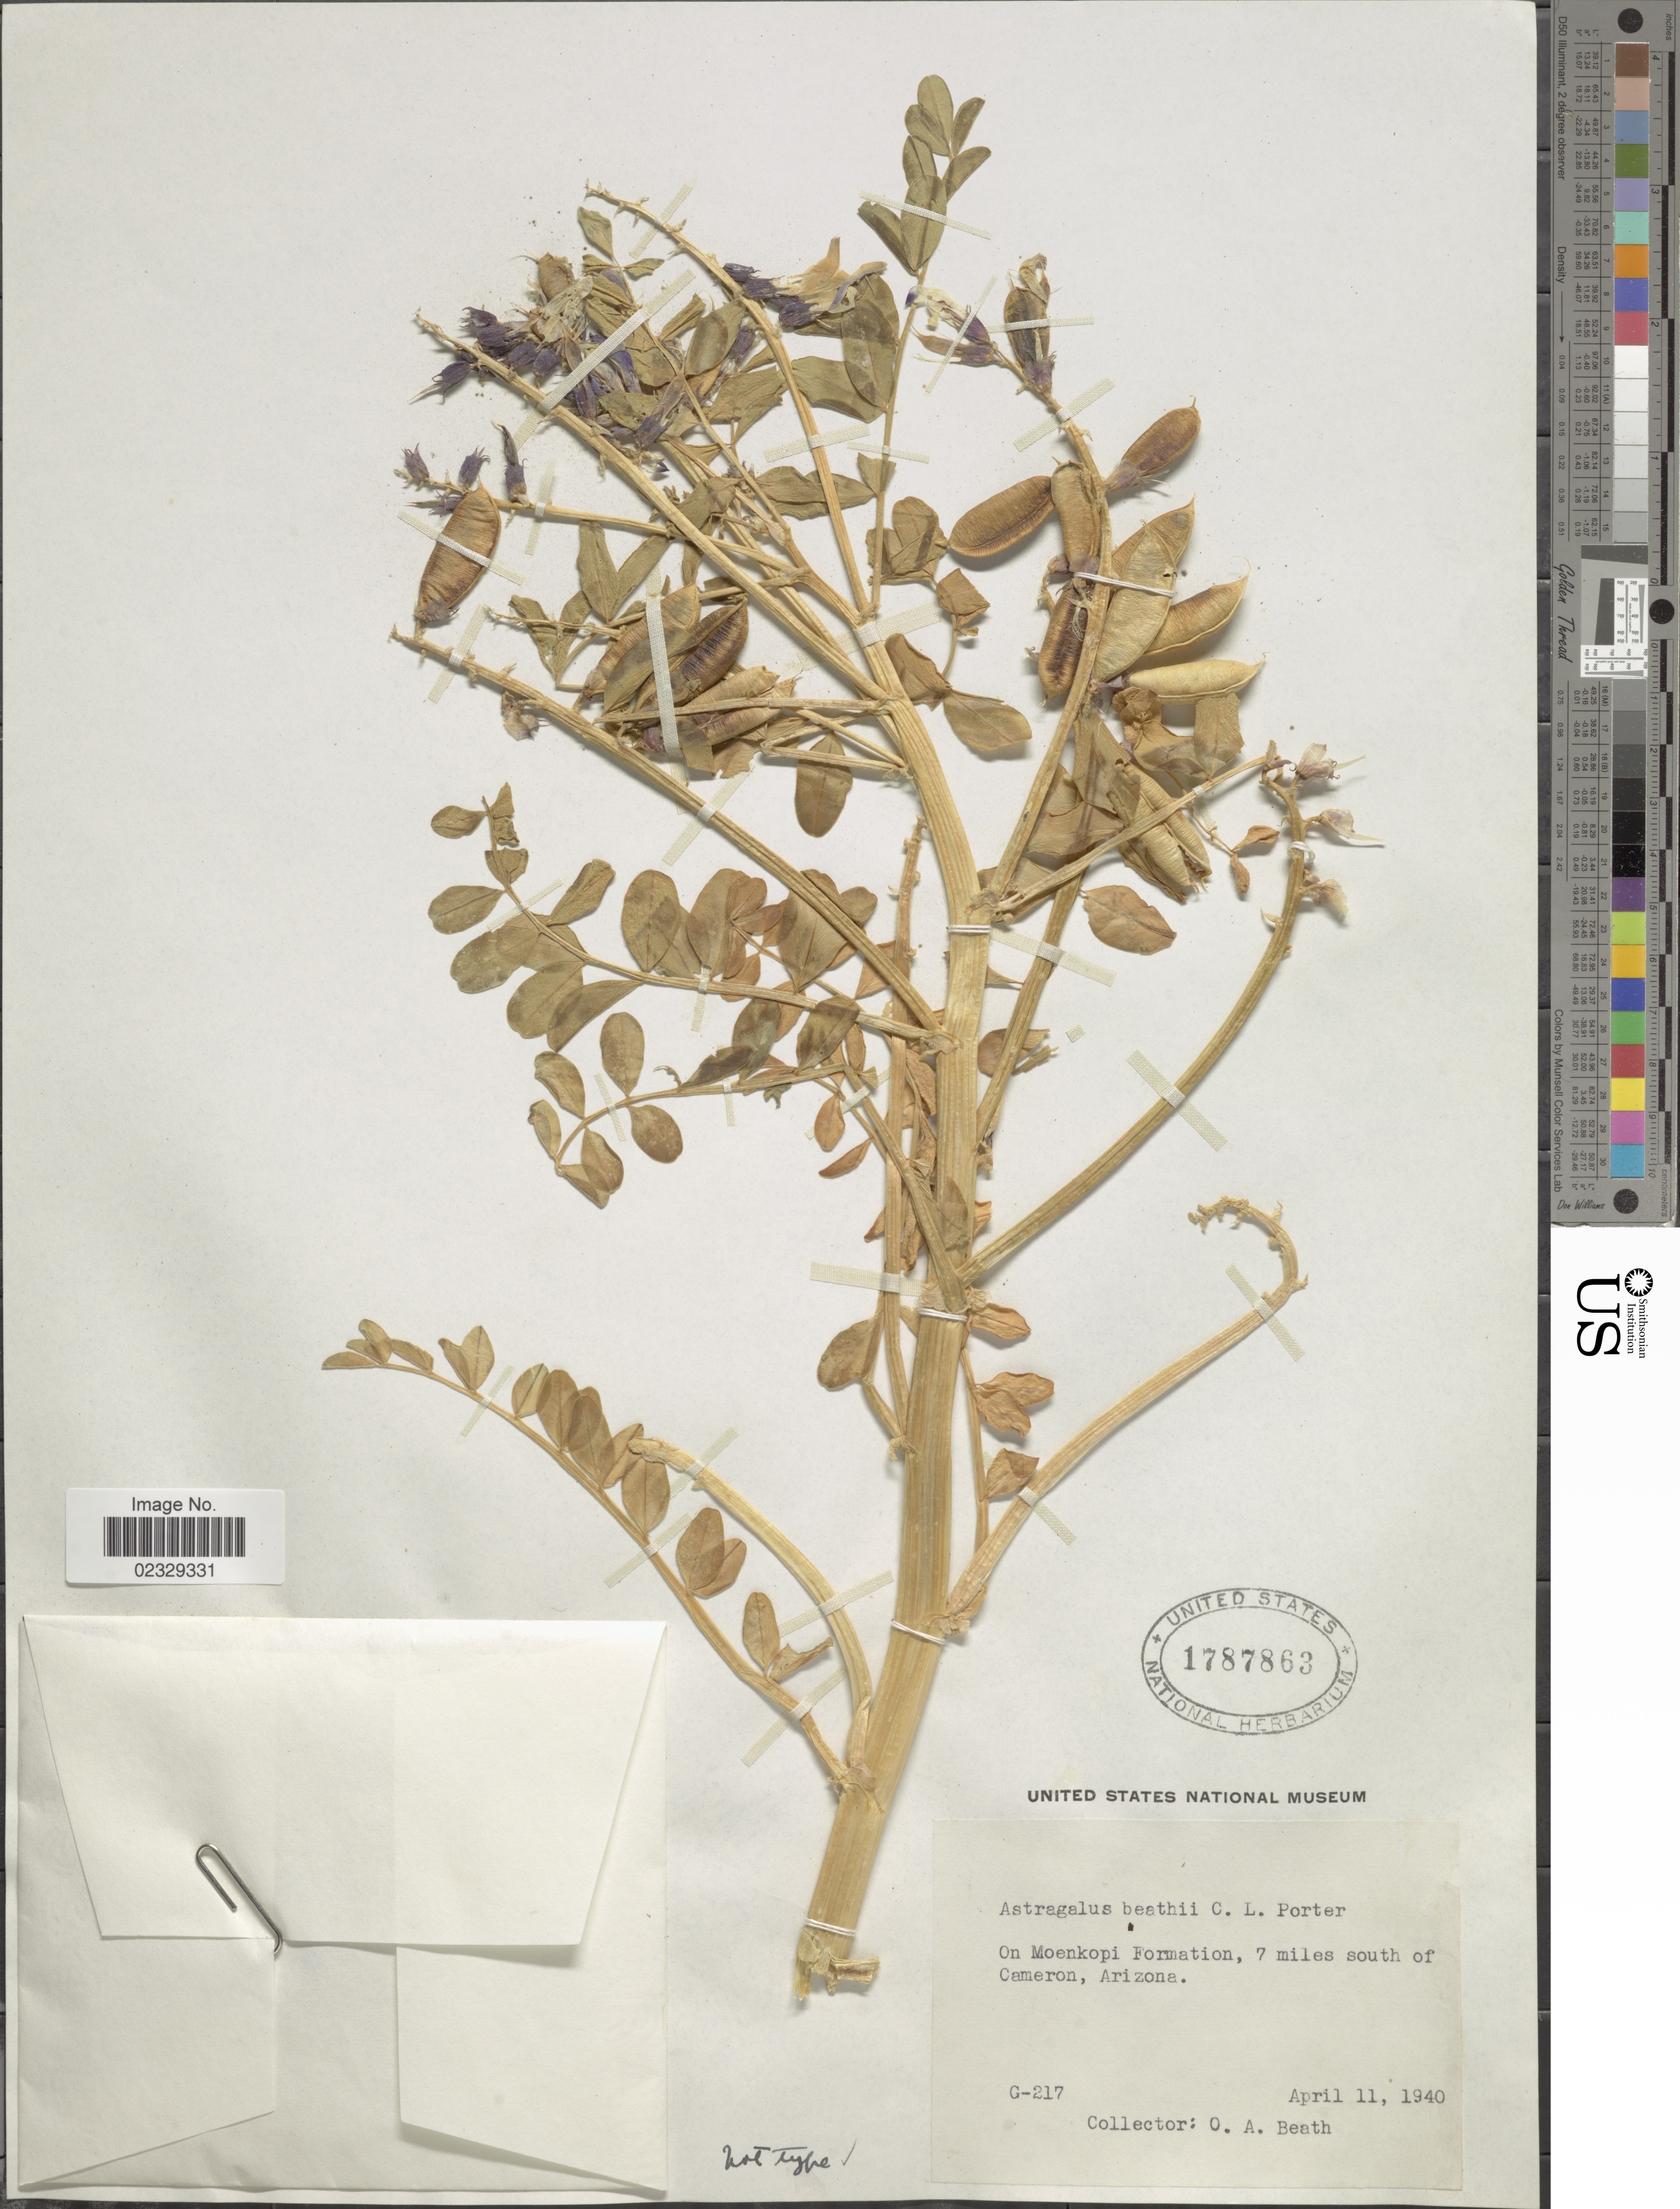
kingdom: Plantae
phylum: Tracheophyta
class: Magnoliopsida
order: Fabales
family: Fabaceae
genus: Astragalus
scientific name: Astragalus beathii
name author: Ced. Porter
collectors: O. Beath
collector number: G-217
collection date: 1940-04-11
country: United States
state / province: Arizona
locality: On Moenkopi Formation, 7 miles south of Cameron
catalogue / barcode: US 1787863